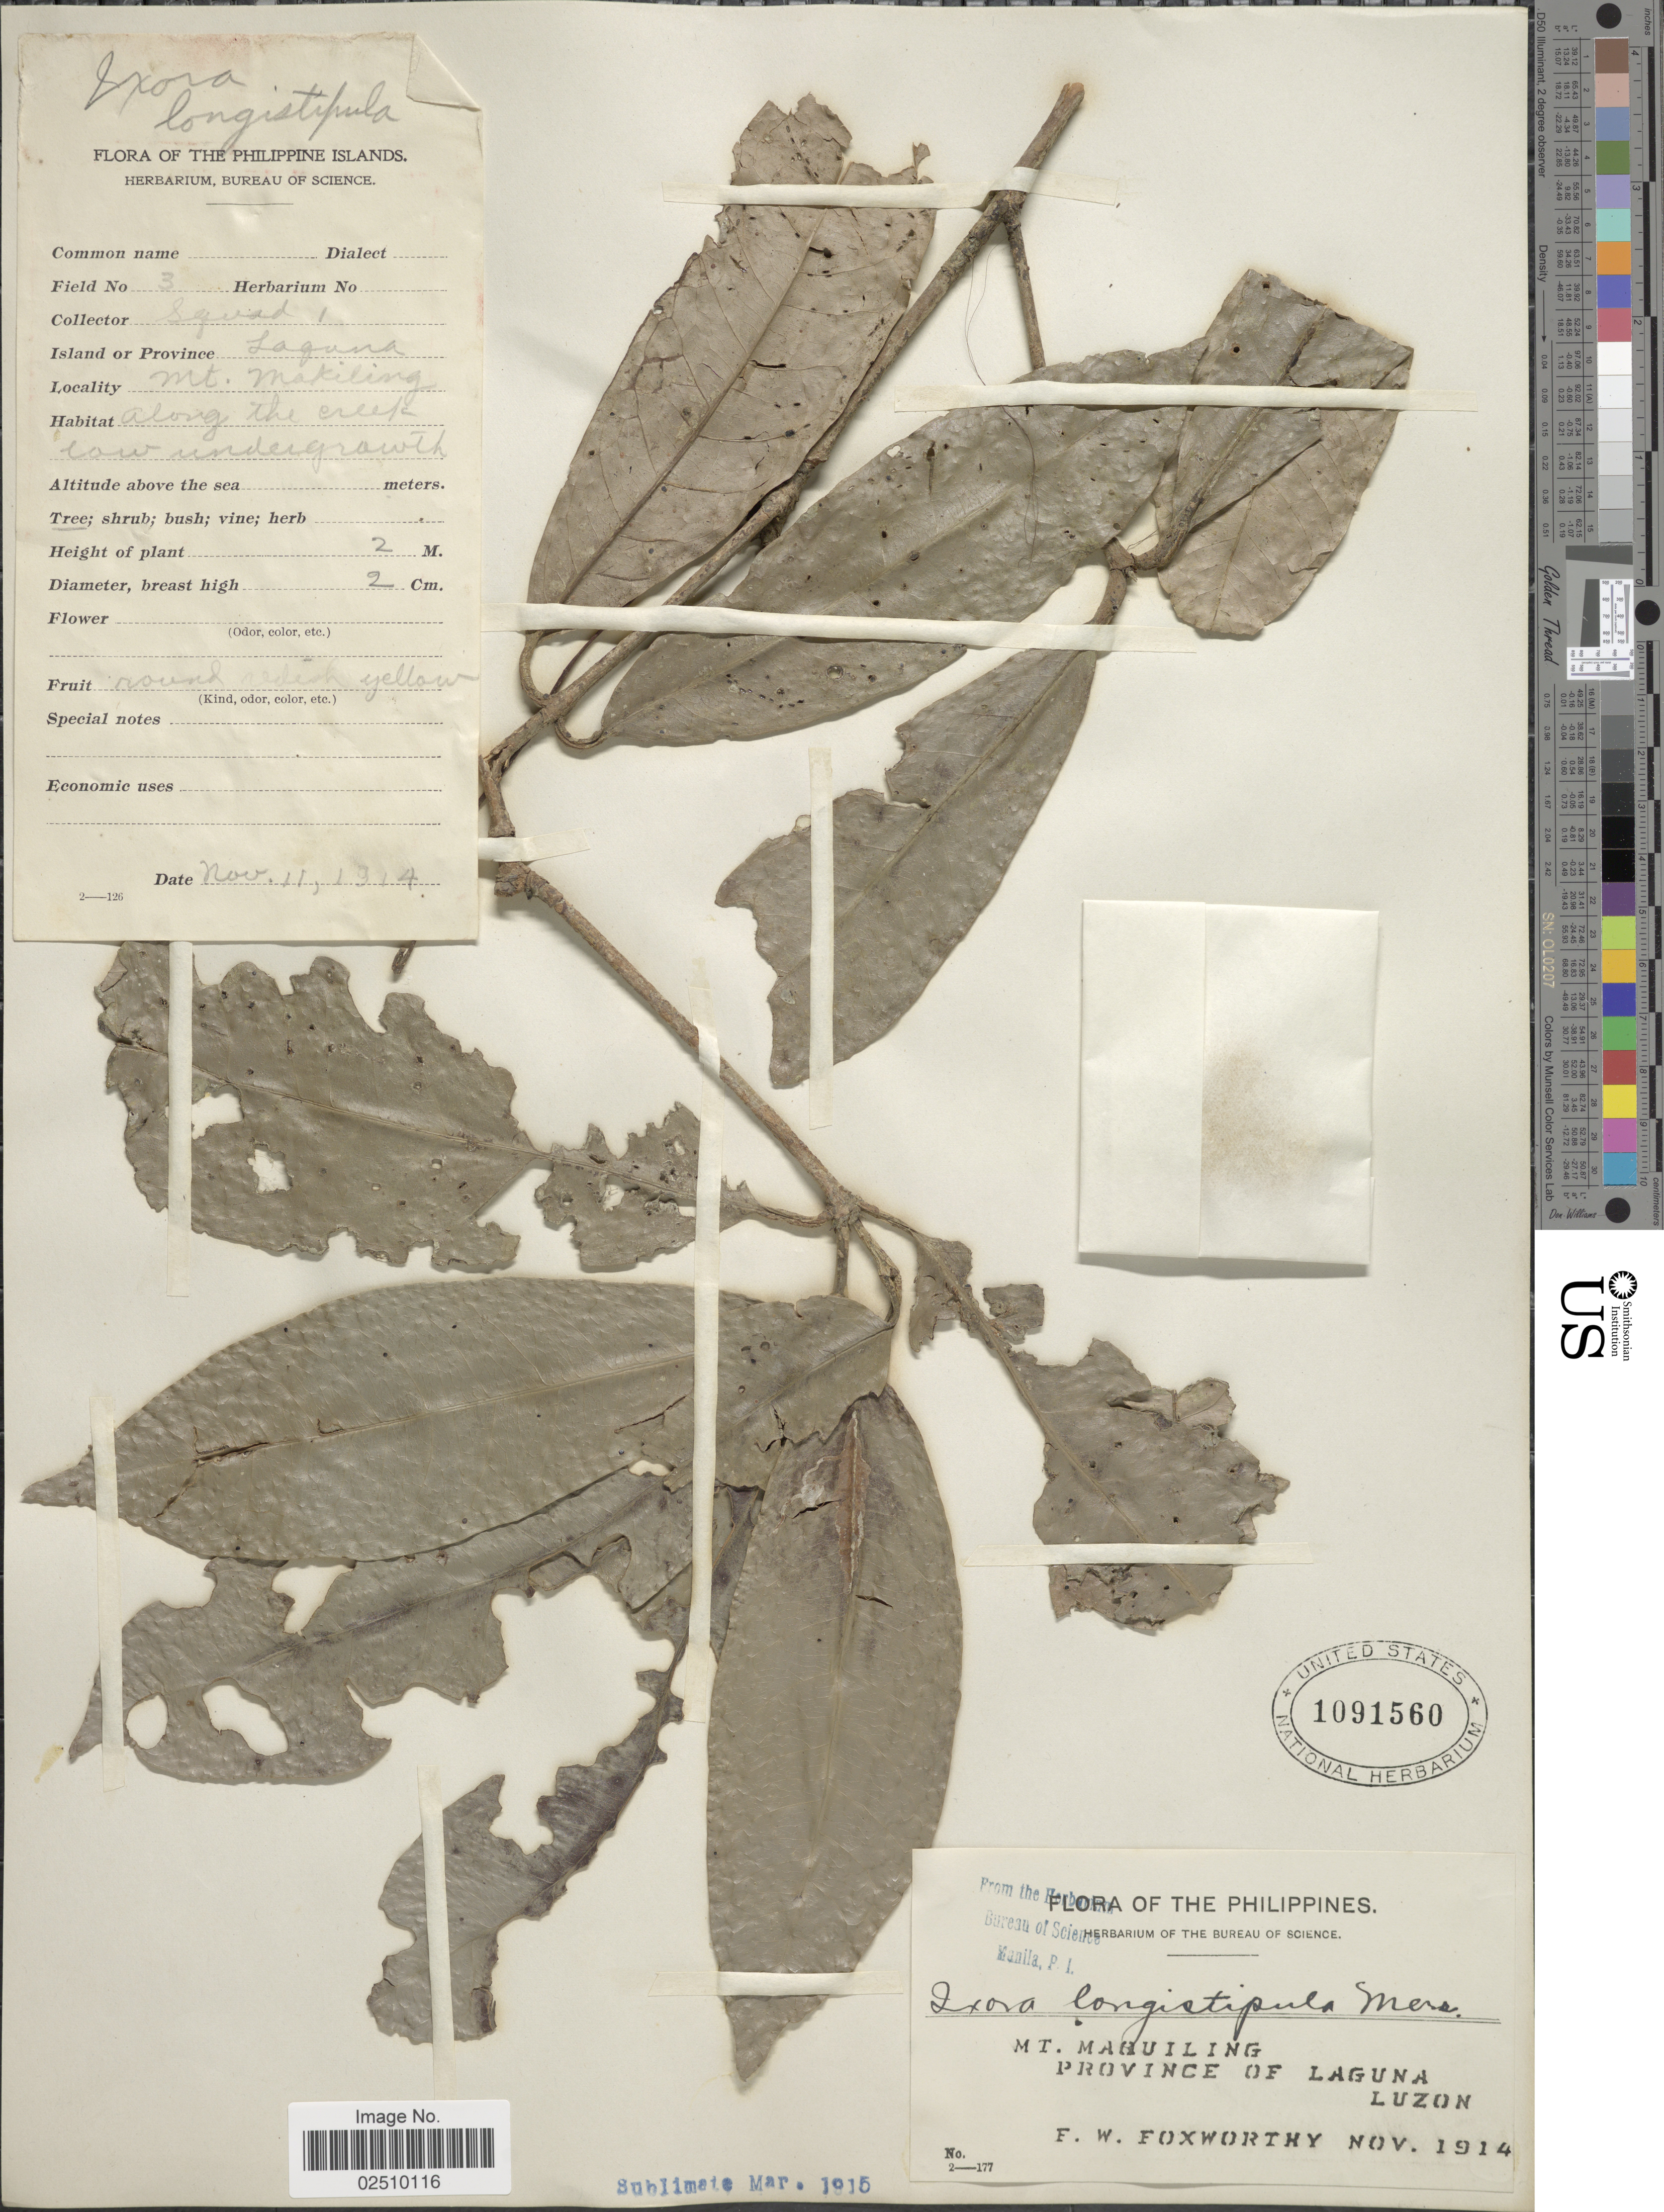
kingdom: Plantae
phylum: Tracheophyta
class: Magnoliopsida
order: Gentianales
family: Rubiaceae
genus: Ixora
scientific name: Ixora longistipula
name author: Merr.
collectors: F. W. Foxworthy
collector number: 3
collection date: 1914-11-11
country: Philippines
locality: Mt. Maquiling. Province of Laguna, Luzon, along the creek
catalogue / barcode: US 1091560